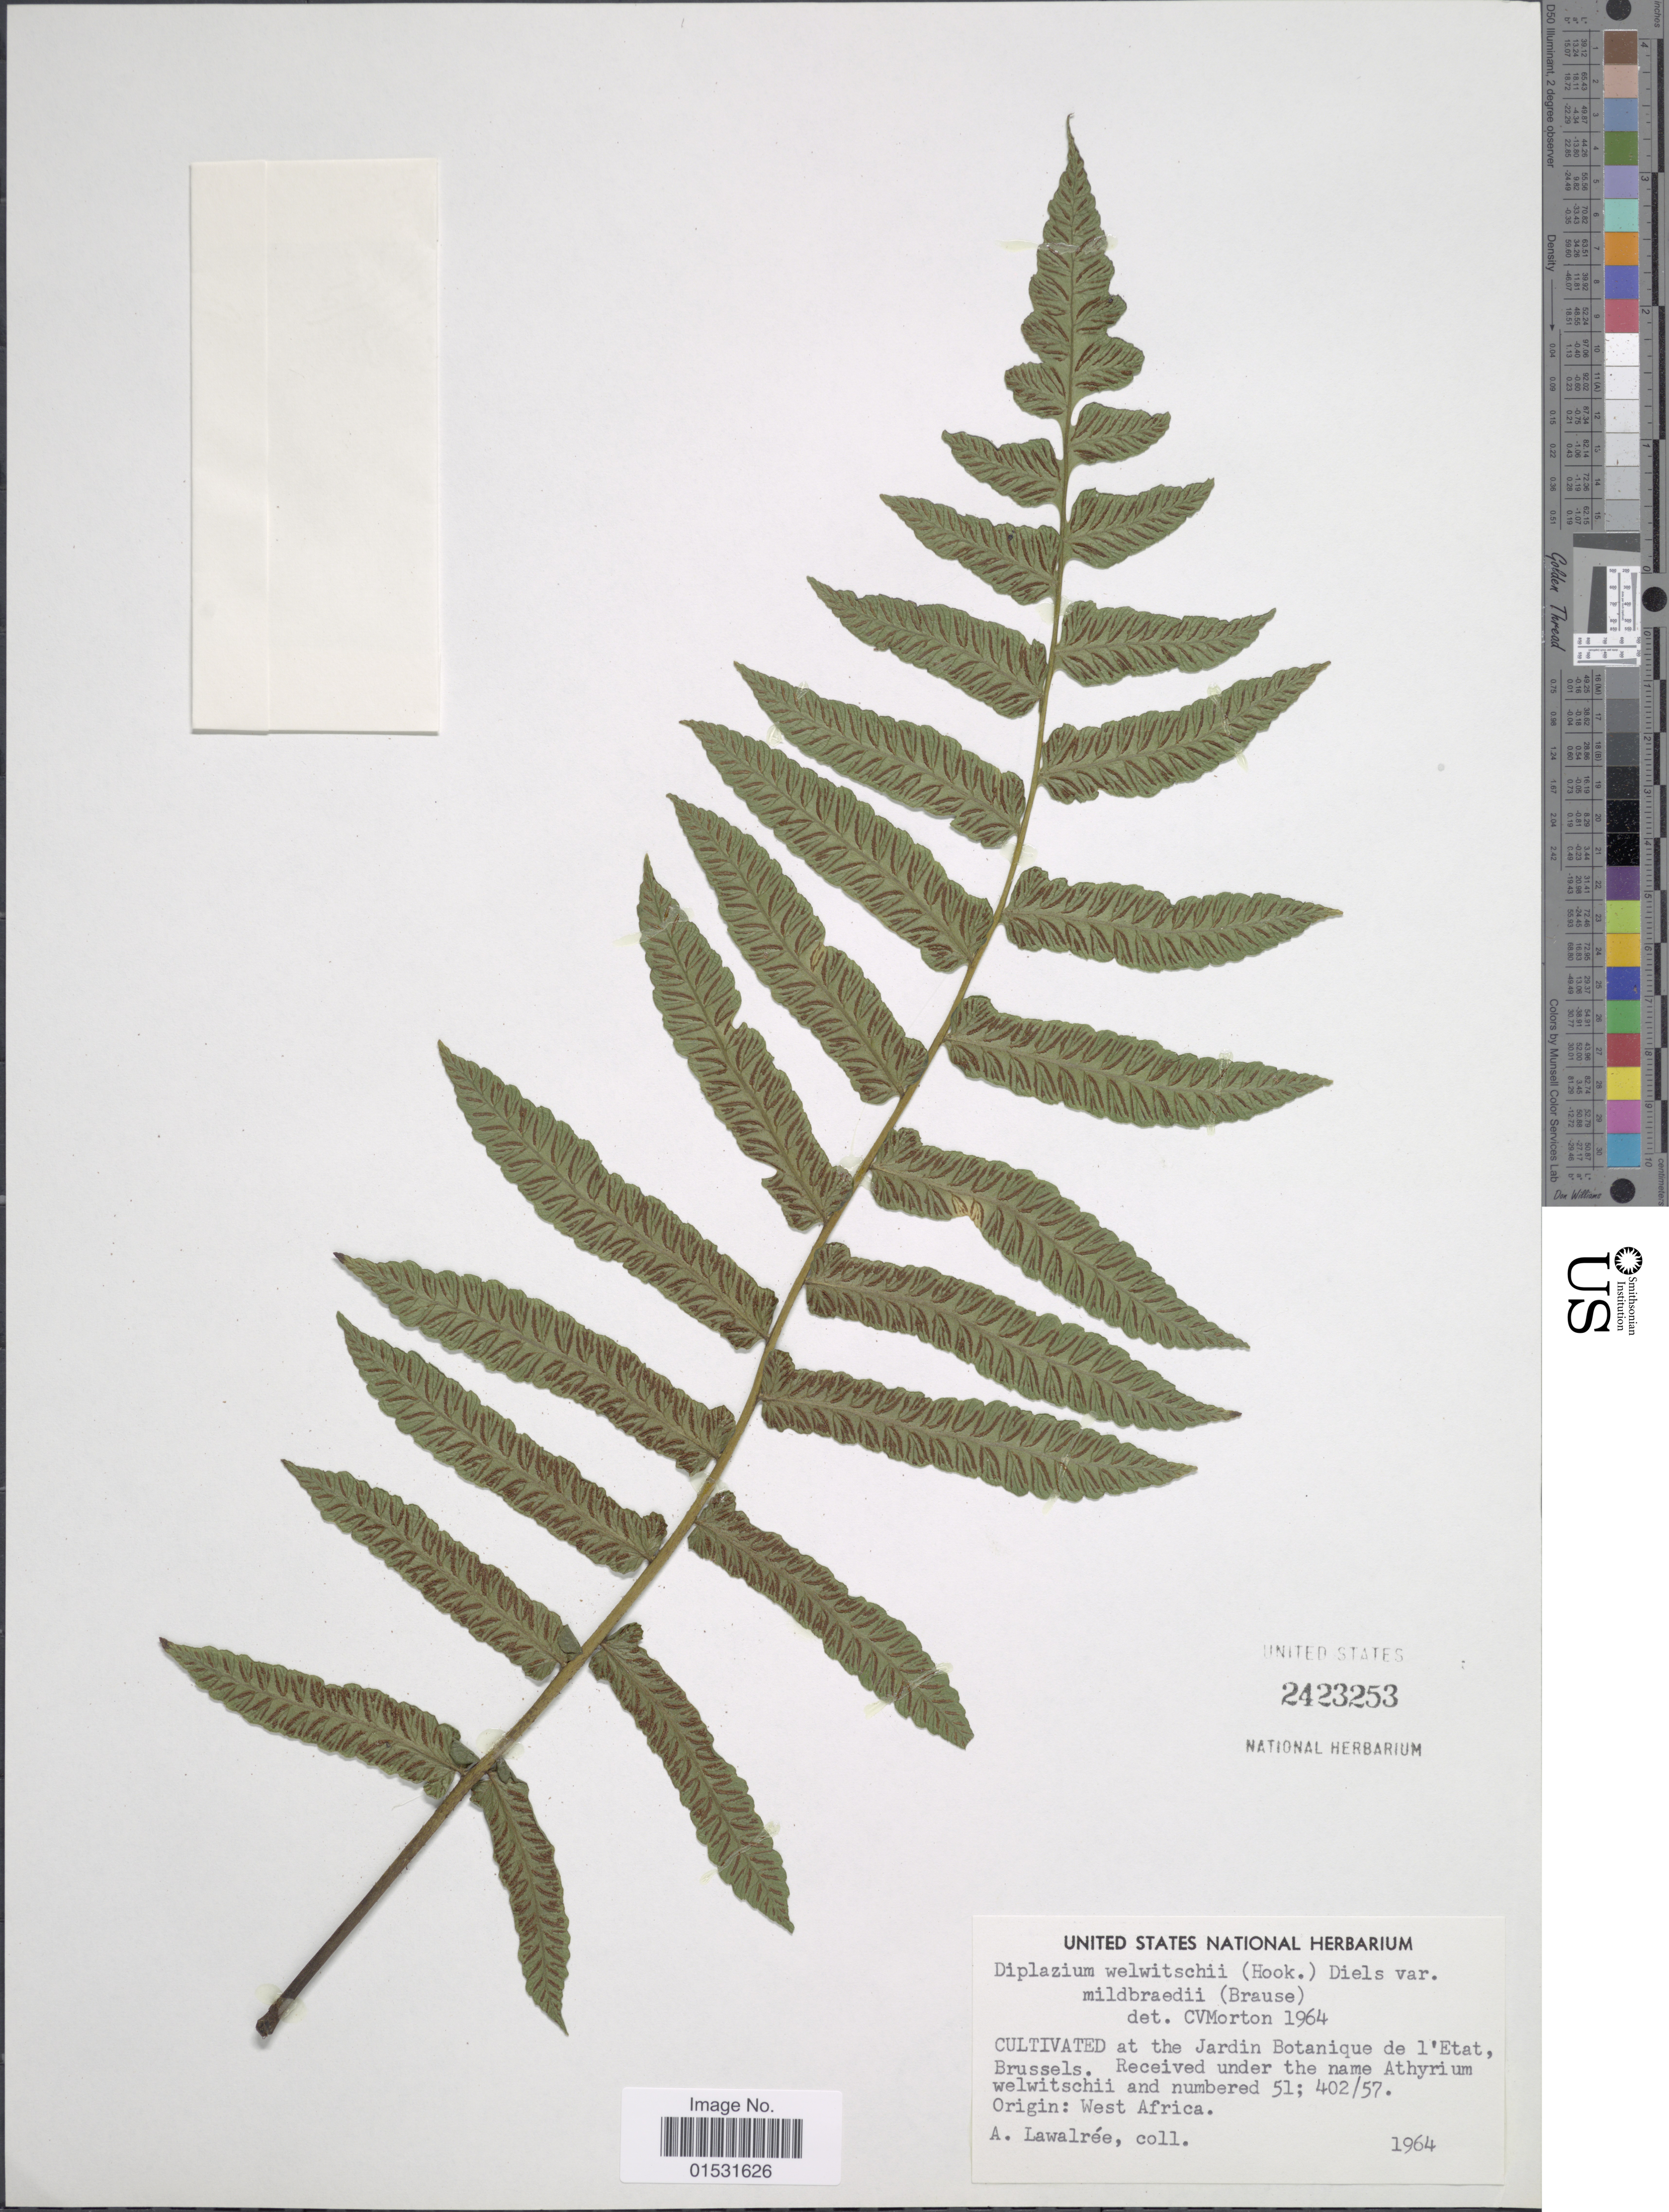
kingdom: Plantae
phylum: Tracheophyta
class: Polypodiopsida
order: Polypodiales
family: Athyriaceae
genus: Diplazium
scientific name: Diplazium welwitschii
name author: (Hook.) Diels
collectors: A. G. Lawalrée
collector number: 51/402/57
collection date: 1964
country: Canada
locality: At the Jardin Botanique de l'Etat, Brussels.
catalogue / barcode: US 2423253